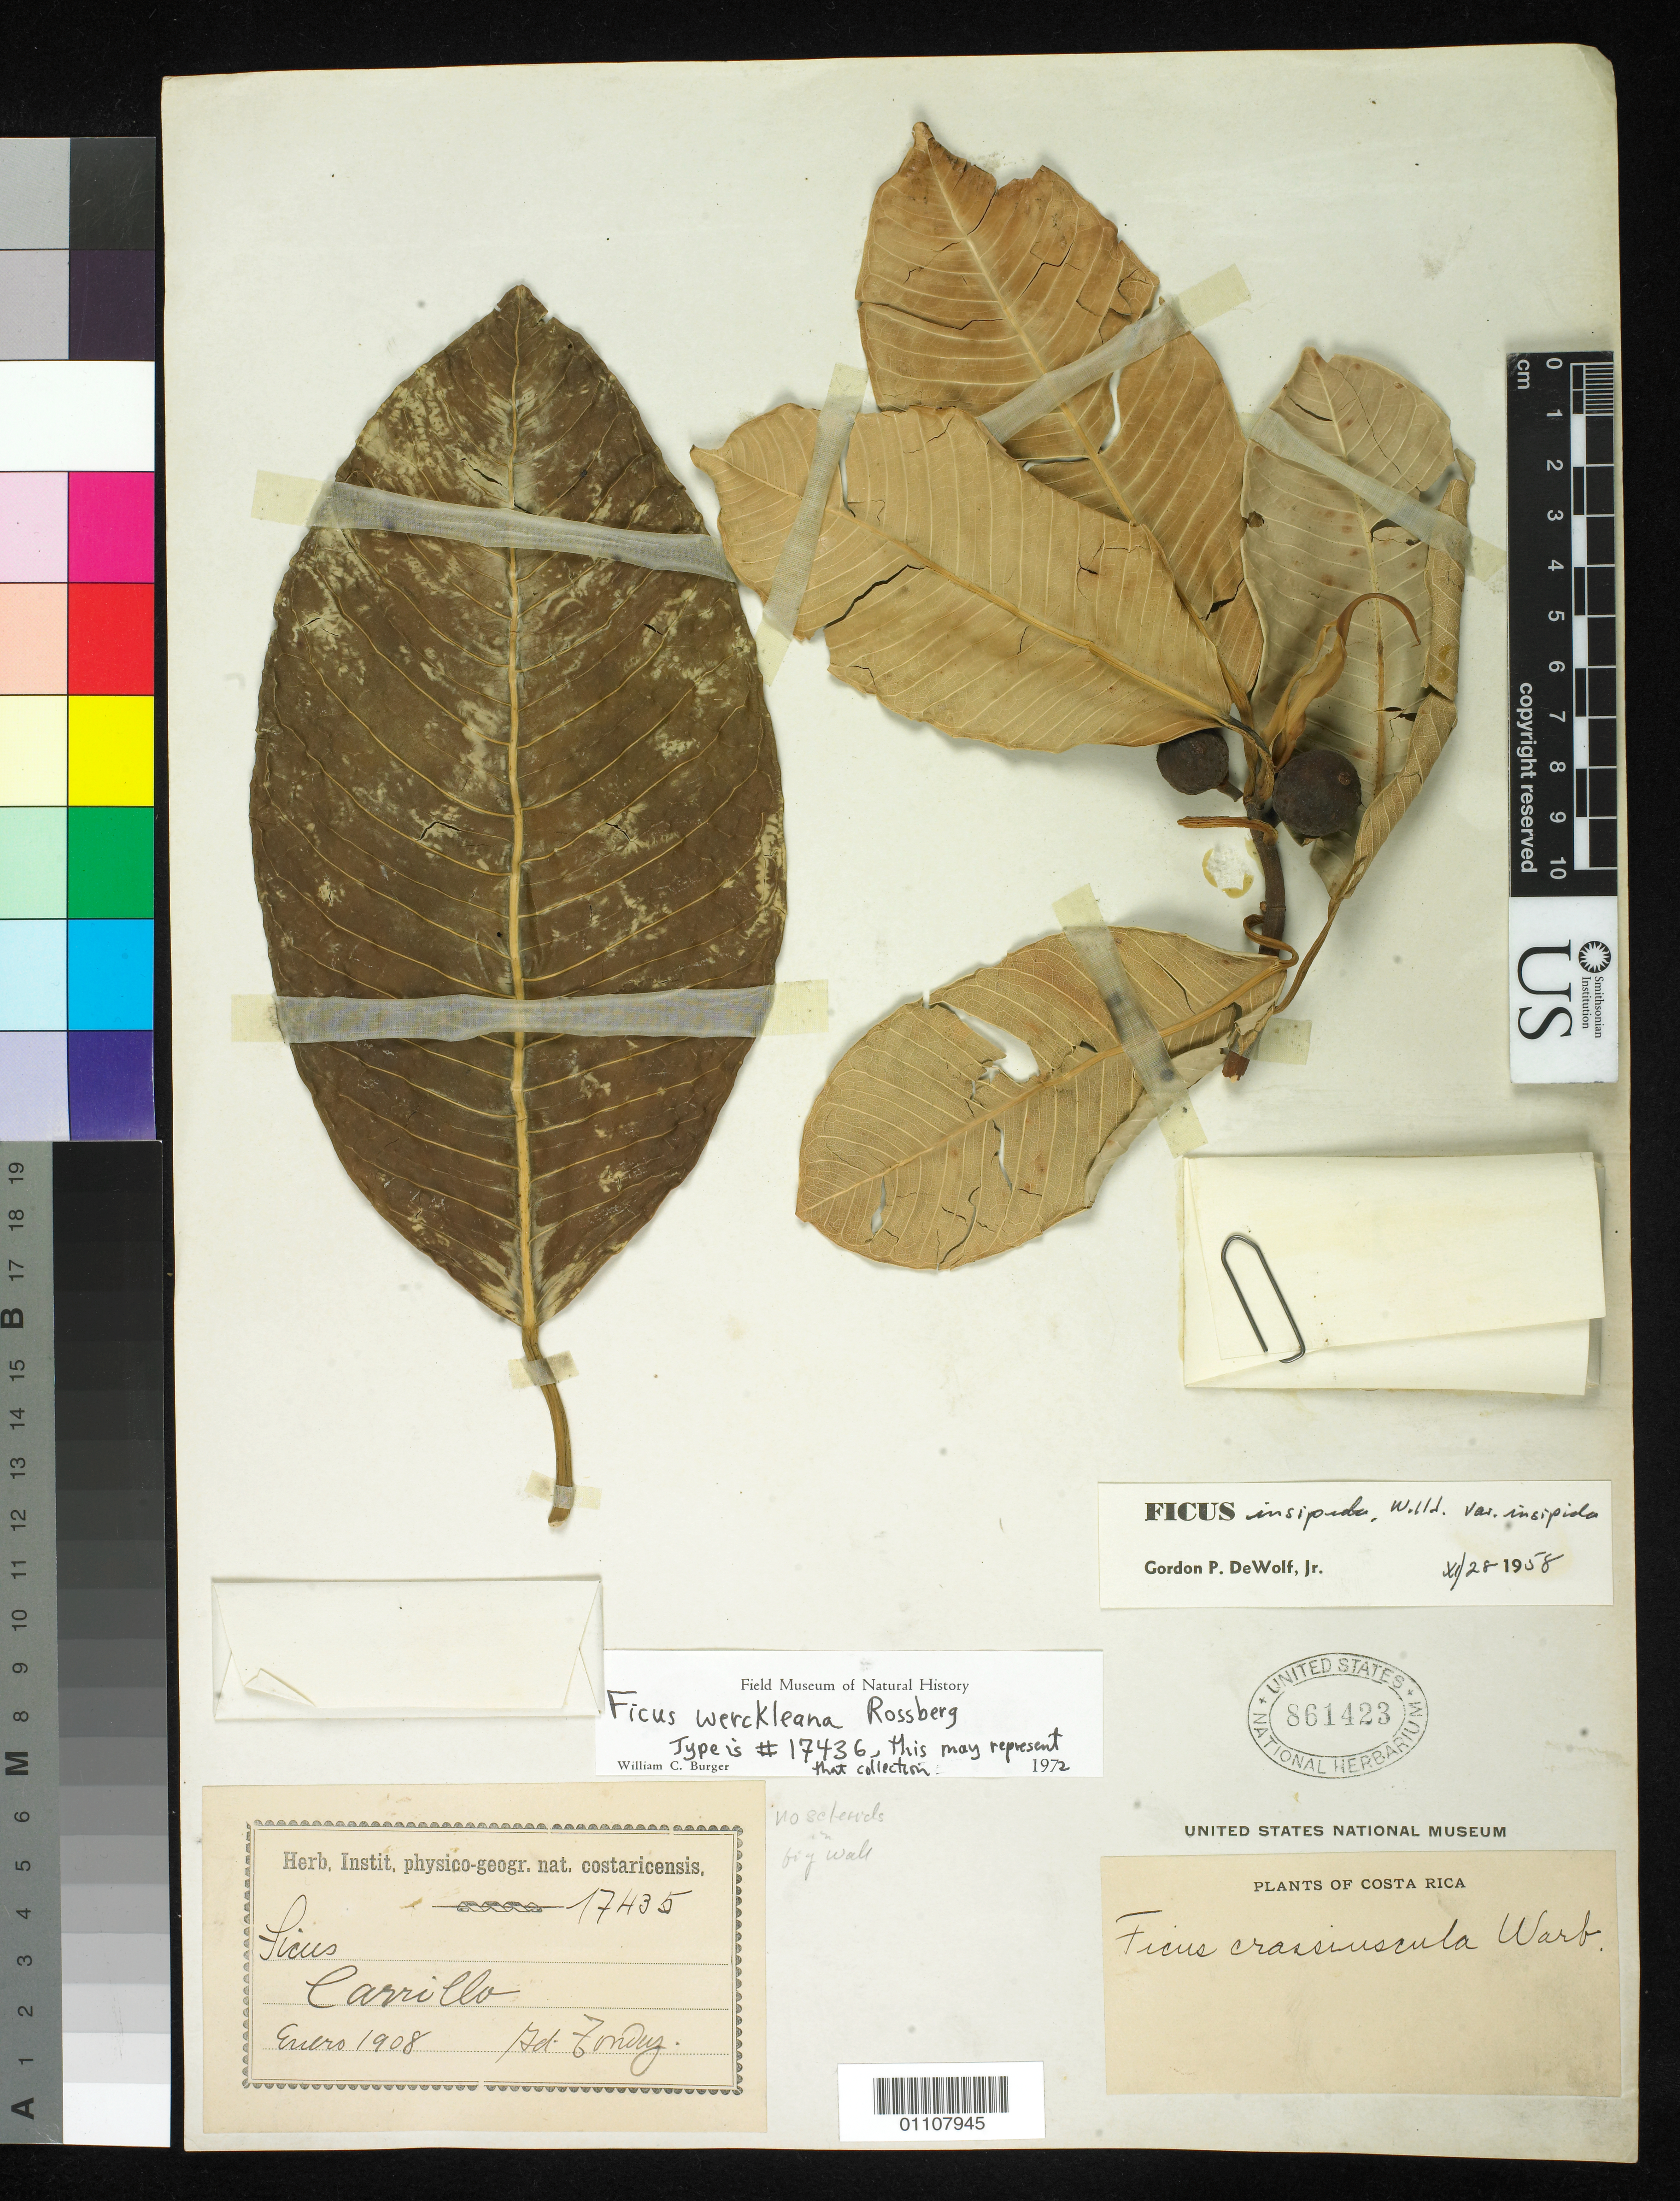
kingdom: Plantae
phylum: Tracheophyta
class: Magnoliopsida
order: Rosales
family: Moraceae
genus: Ficus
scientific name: Ficus werckleana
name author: Rossberg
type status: Possible Type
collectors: A. Tonduz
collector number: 17435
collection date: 1908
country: Costa Rica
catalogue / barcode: US 861423